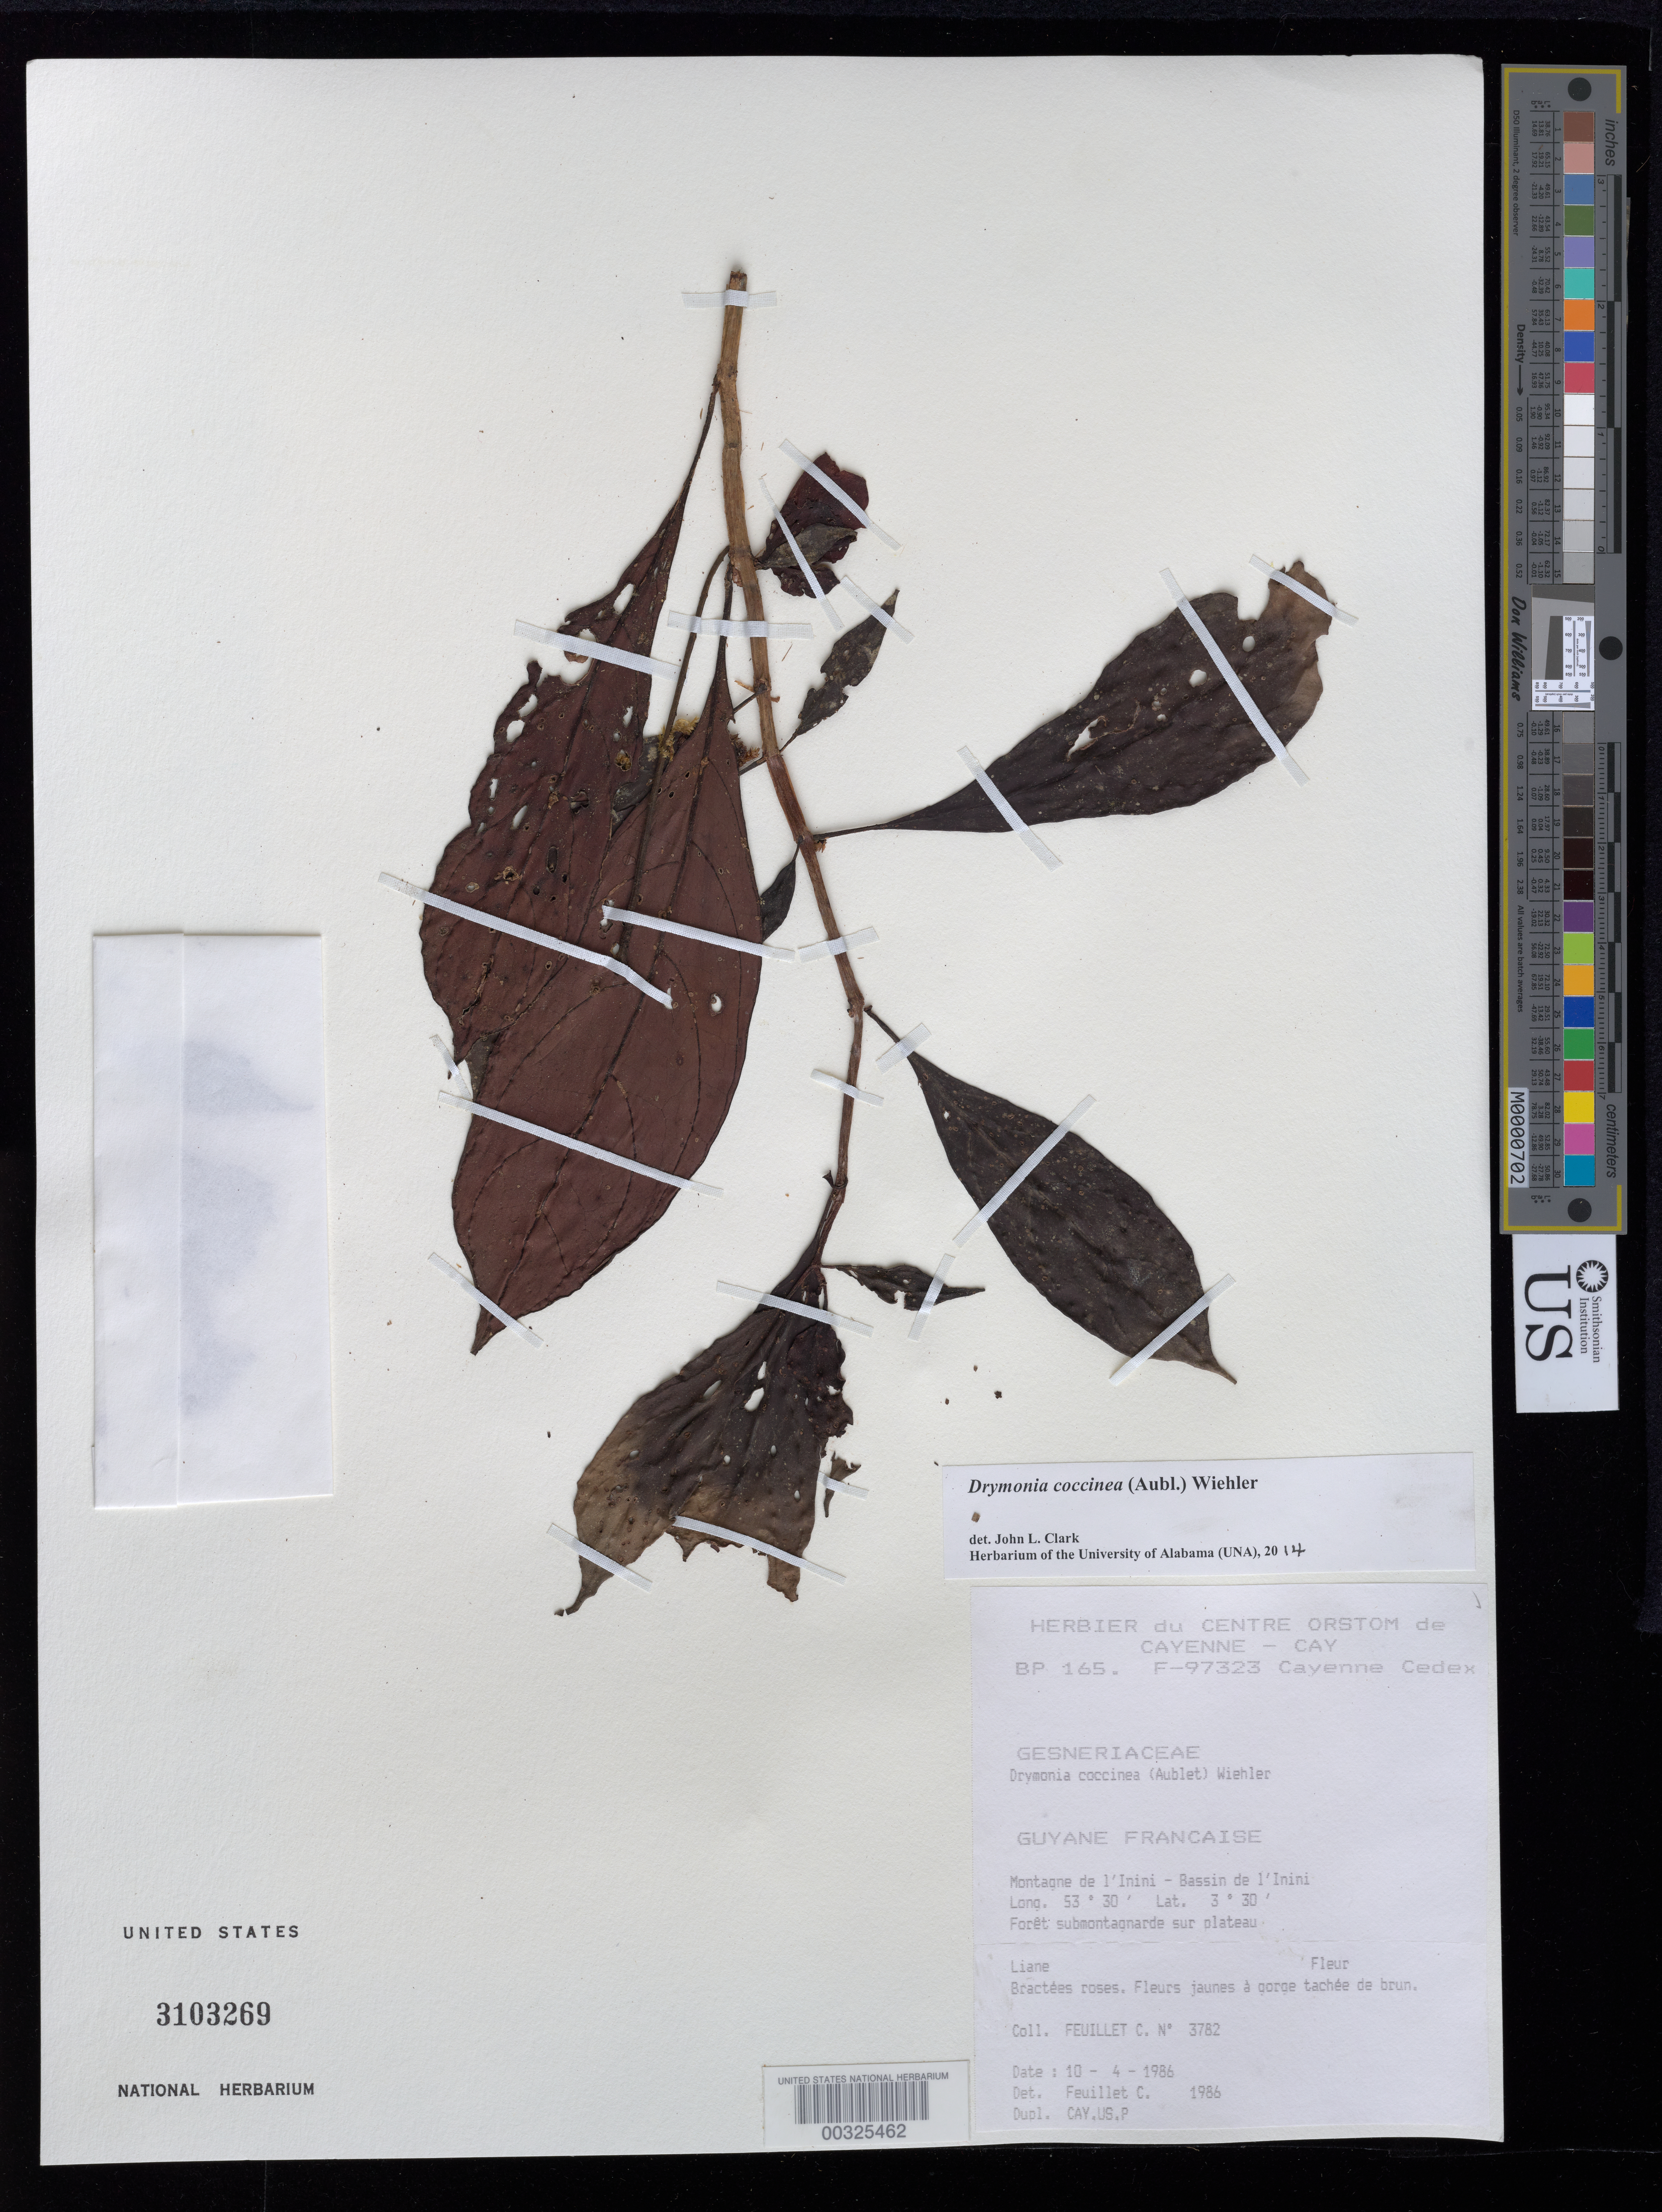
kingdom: Plantae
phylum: Tracheophyta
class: Magnoliopsida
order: Lamiales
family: Gesneriaceae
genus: Drymonia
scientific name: Drymonia coccinea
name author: (Aubl.) Wiehler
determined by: Skog, Laurence E.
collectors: C. Feuillet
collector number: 3782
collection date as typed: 10 Apr 1986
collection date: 1986-04-10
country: French Guiana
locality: Montagne de l'Inini - Bassin de l'Inini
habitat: Forêt sobmontagnarde sur plateau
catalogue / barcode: US 3103269